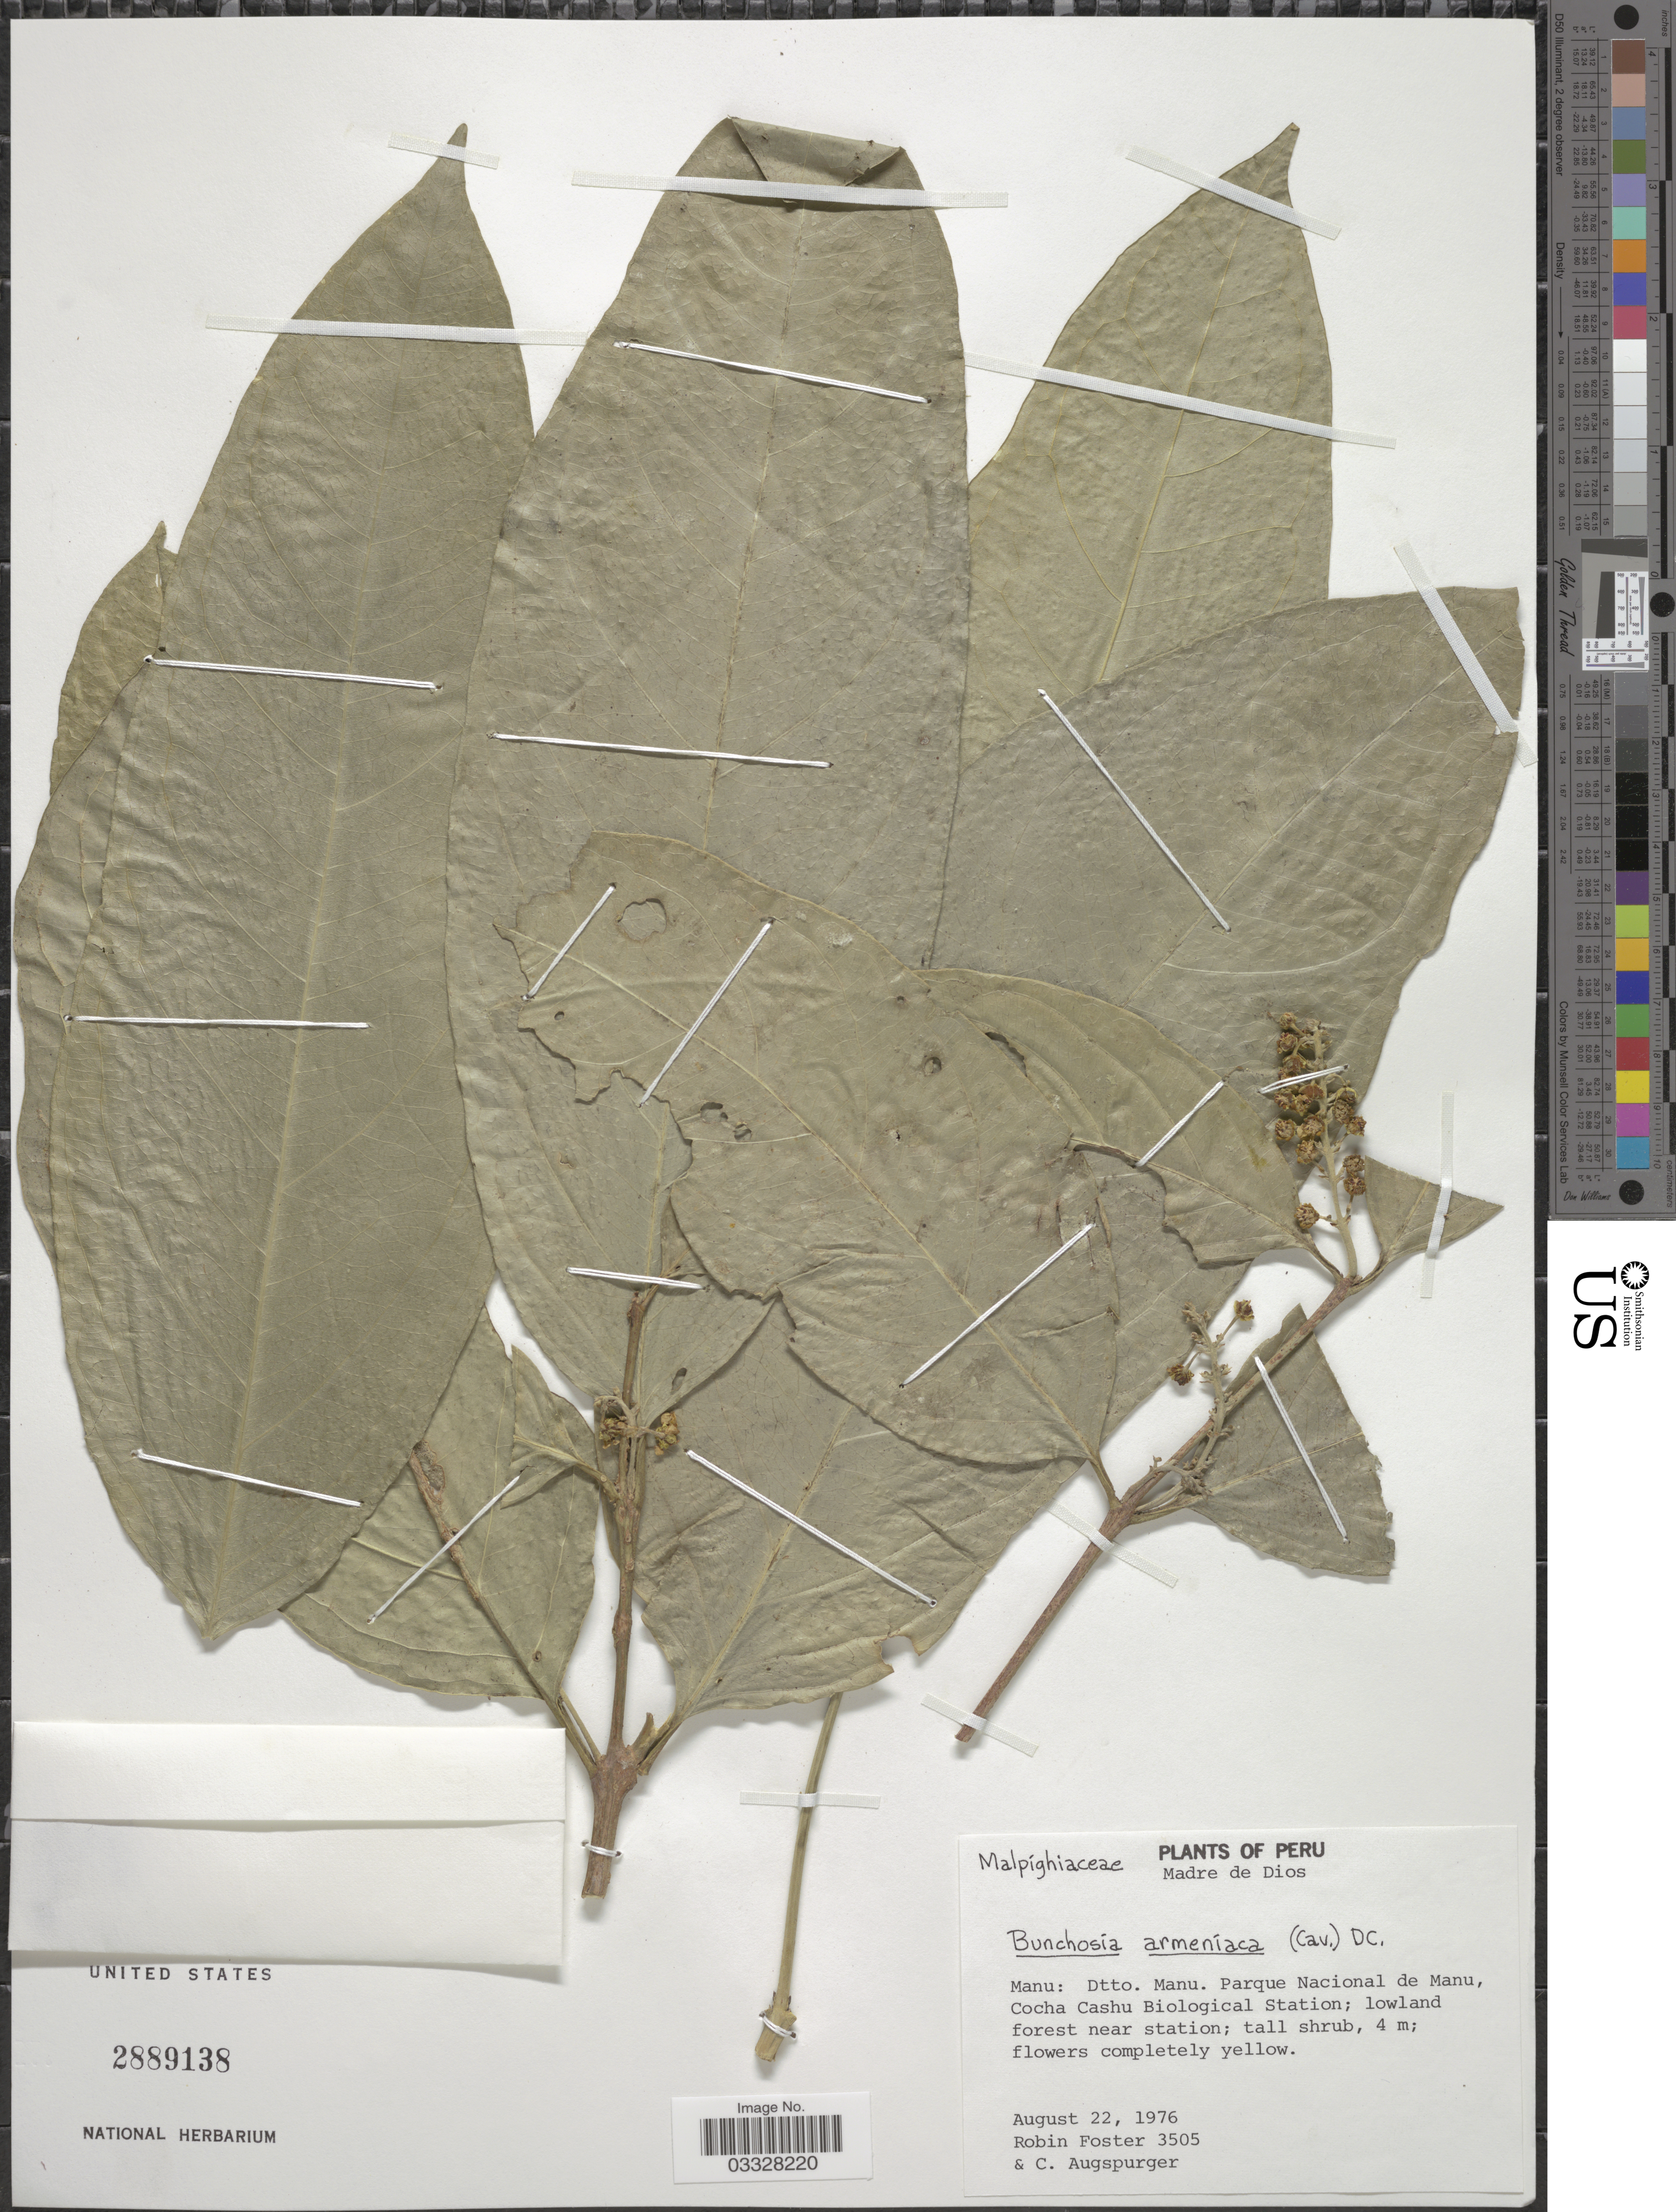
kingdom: Plantae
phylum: Tracheophyta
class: Magnoliopsida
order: Malpighiales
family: Malpighiaceae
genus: Bunchosia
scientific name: Bunchosia armeniaca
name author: (Cav.) DC.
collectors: R. B. Foster & C. Augspurger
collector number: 3505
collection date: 1976-08-22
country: Peru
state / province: Madre de Dios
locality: Manu: Dtto. Manu. Parque Nacional de Manu, Cocha Cashu Biological Station.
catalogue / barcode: US 2889138